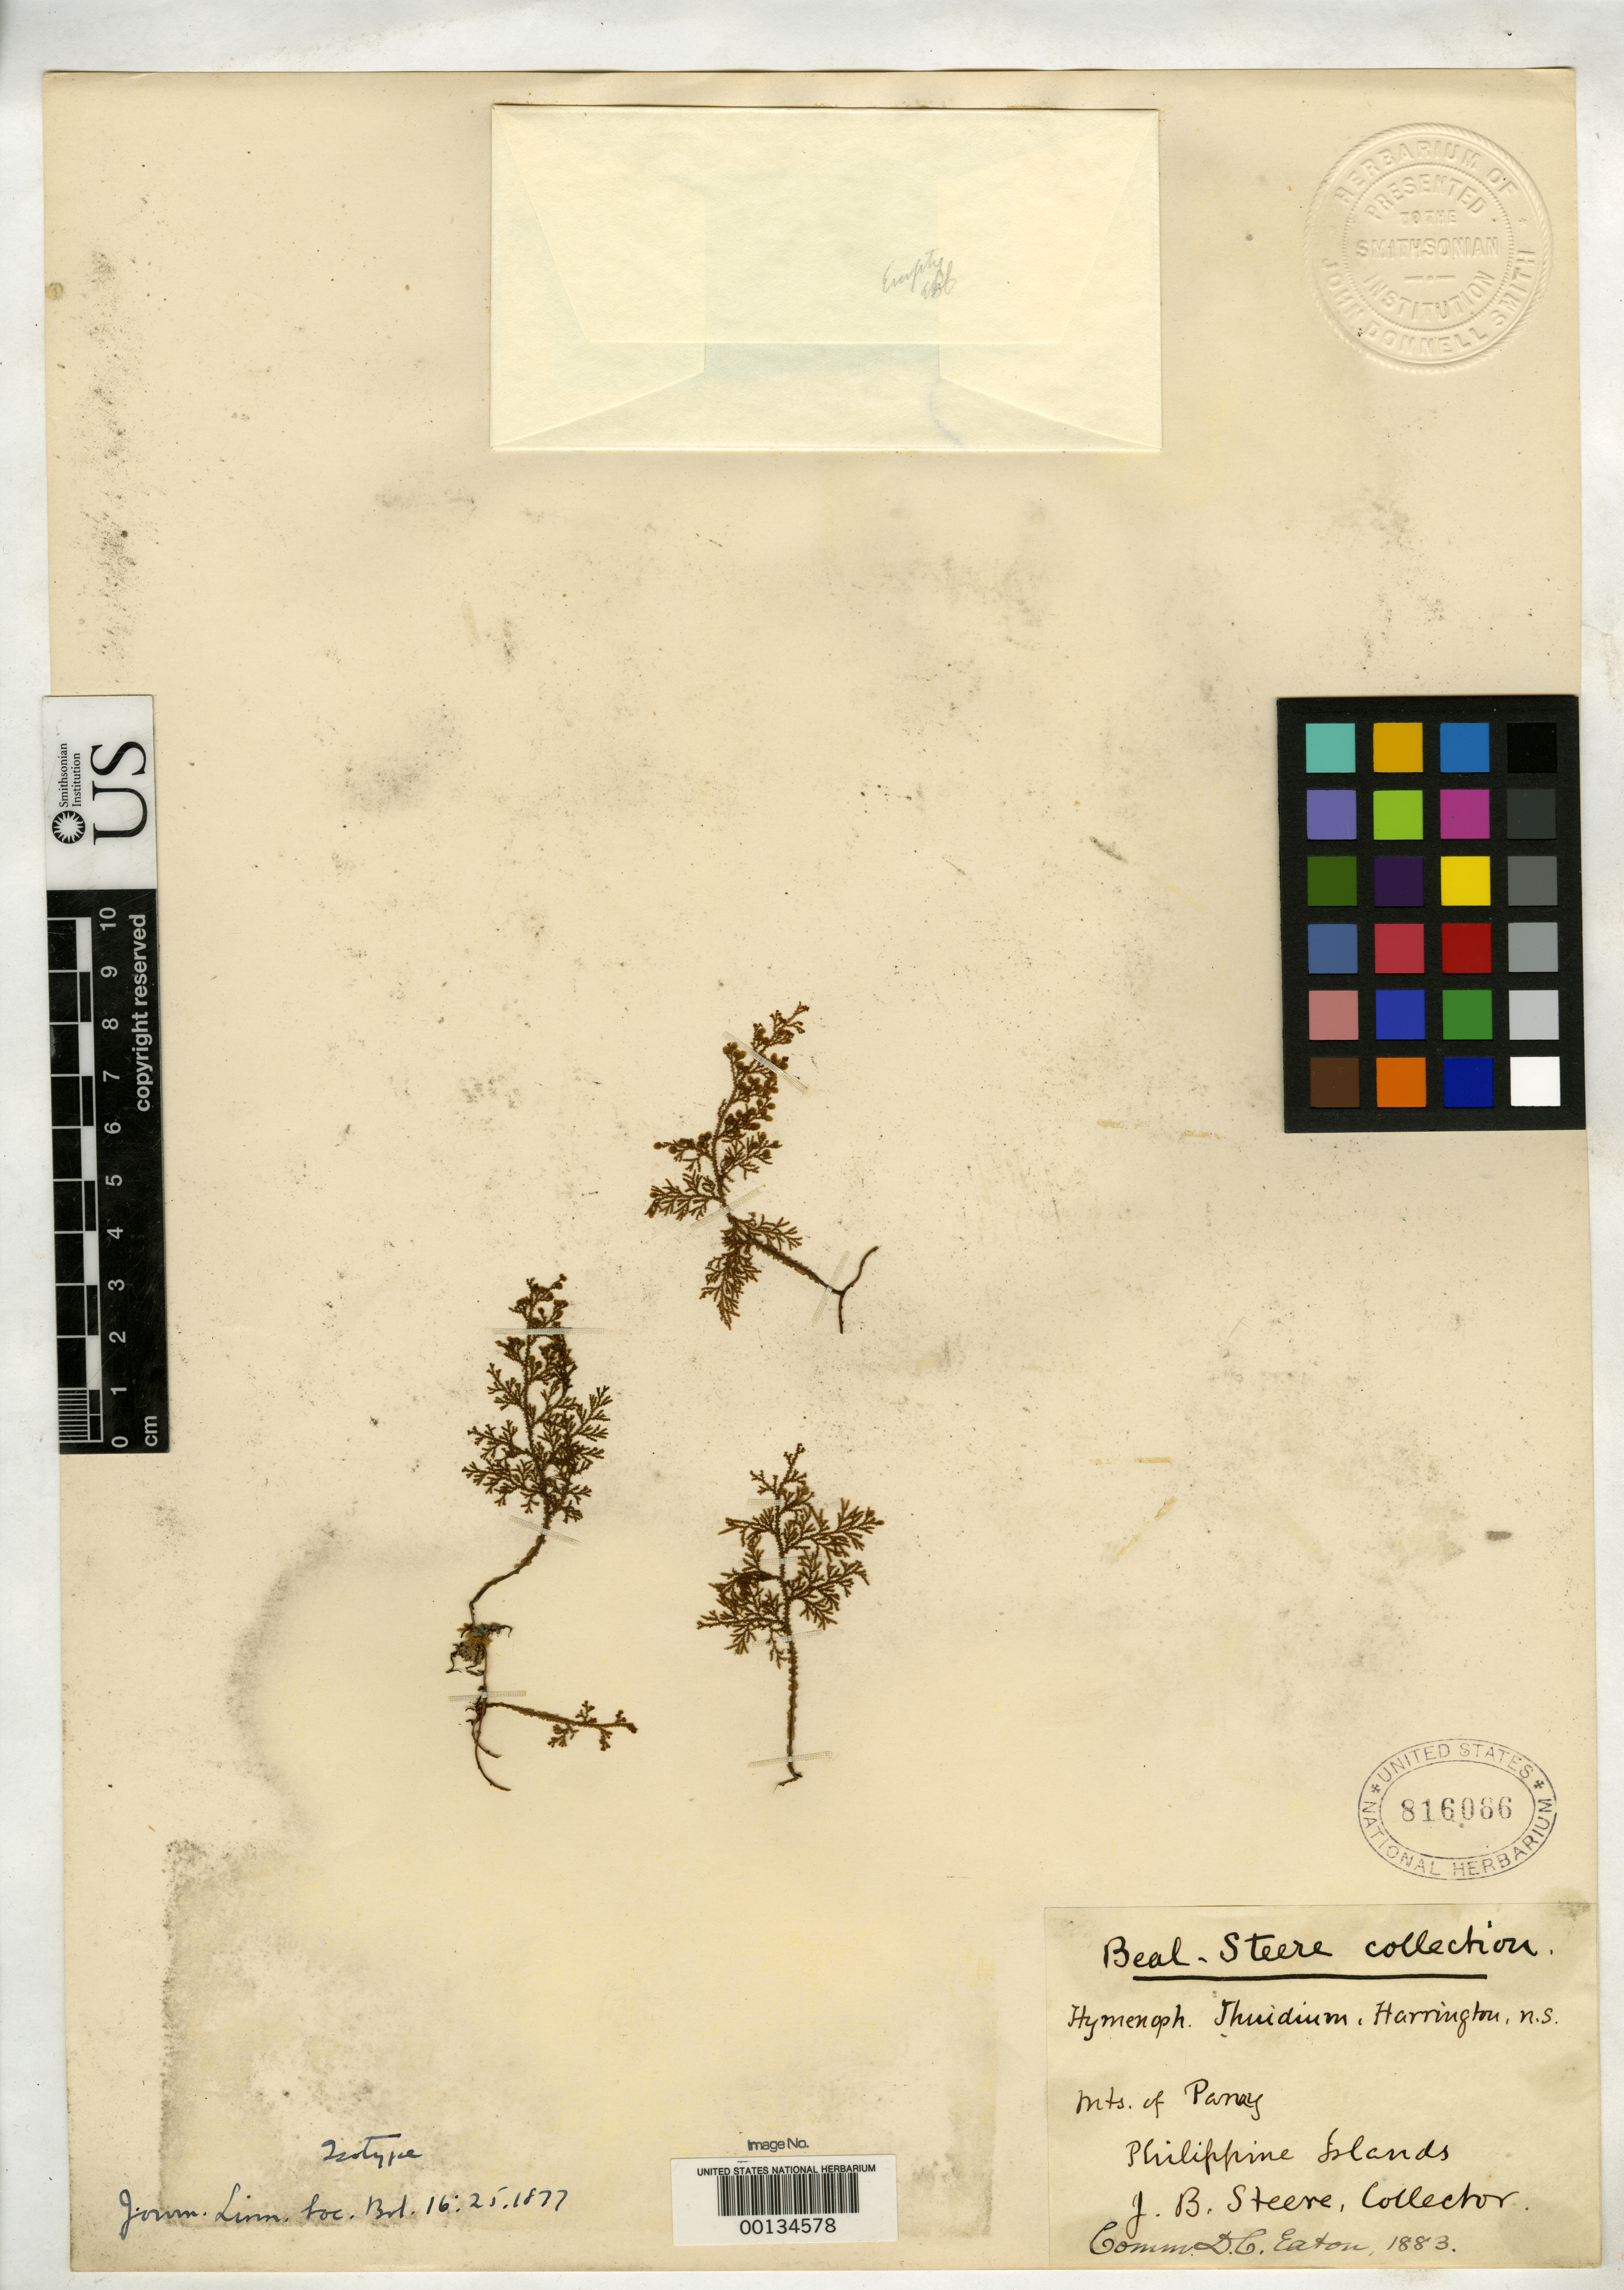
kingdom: Plantae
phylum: Tracheophyta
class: Polypodiopsida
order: Hymenophyllales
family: Hymenophyllaceae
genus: Hymenophyllum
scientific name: Hymenophyllum thuidium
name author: Harr.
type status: Type Collection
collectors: J. B. Steere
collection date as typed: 1883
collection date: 1883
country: Philippines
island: Panay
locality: Mountains of Panay.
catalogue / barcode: US 816066